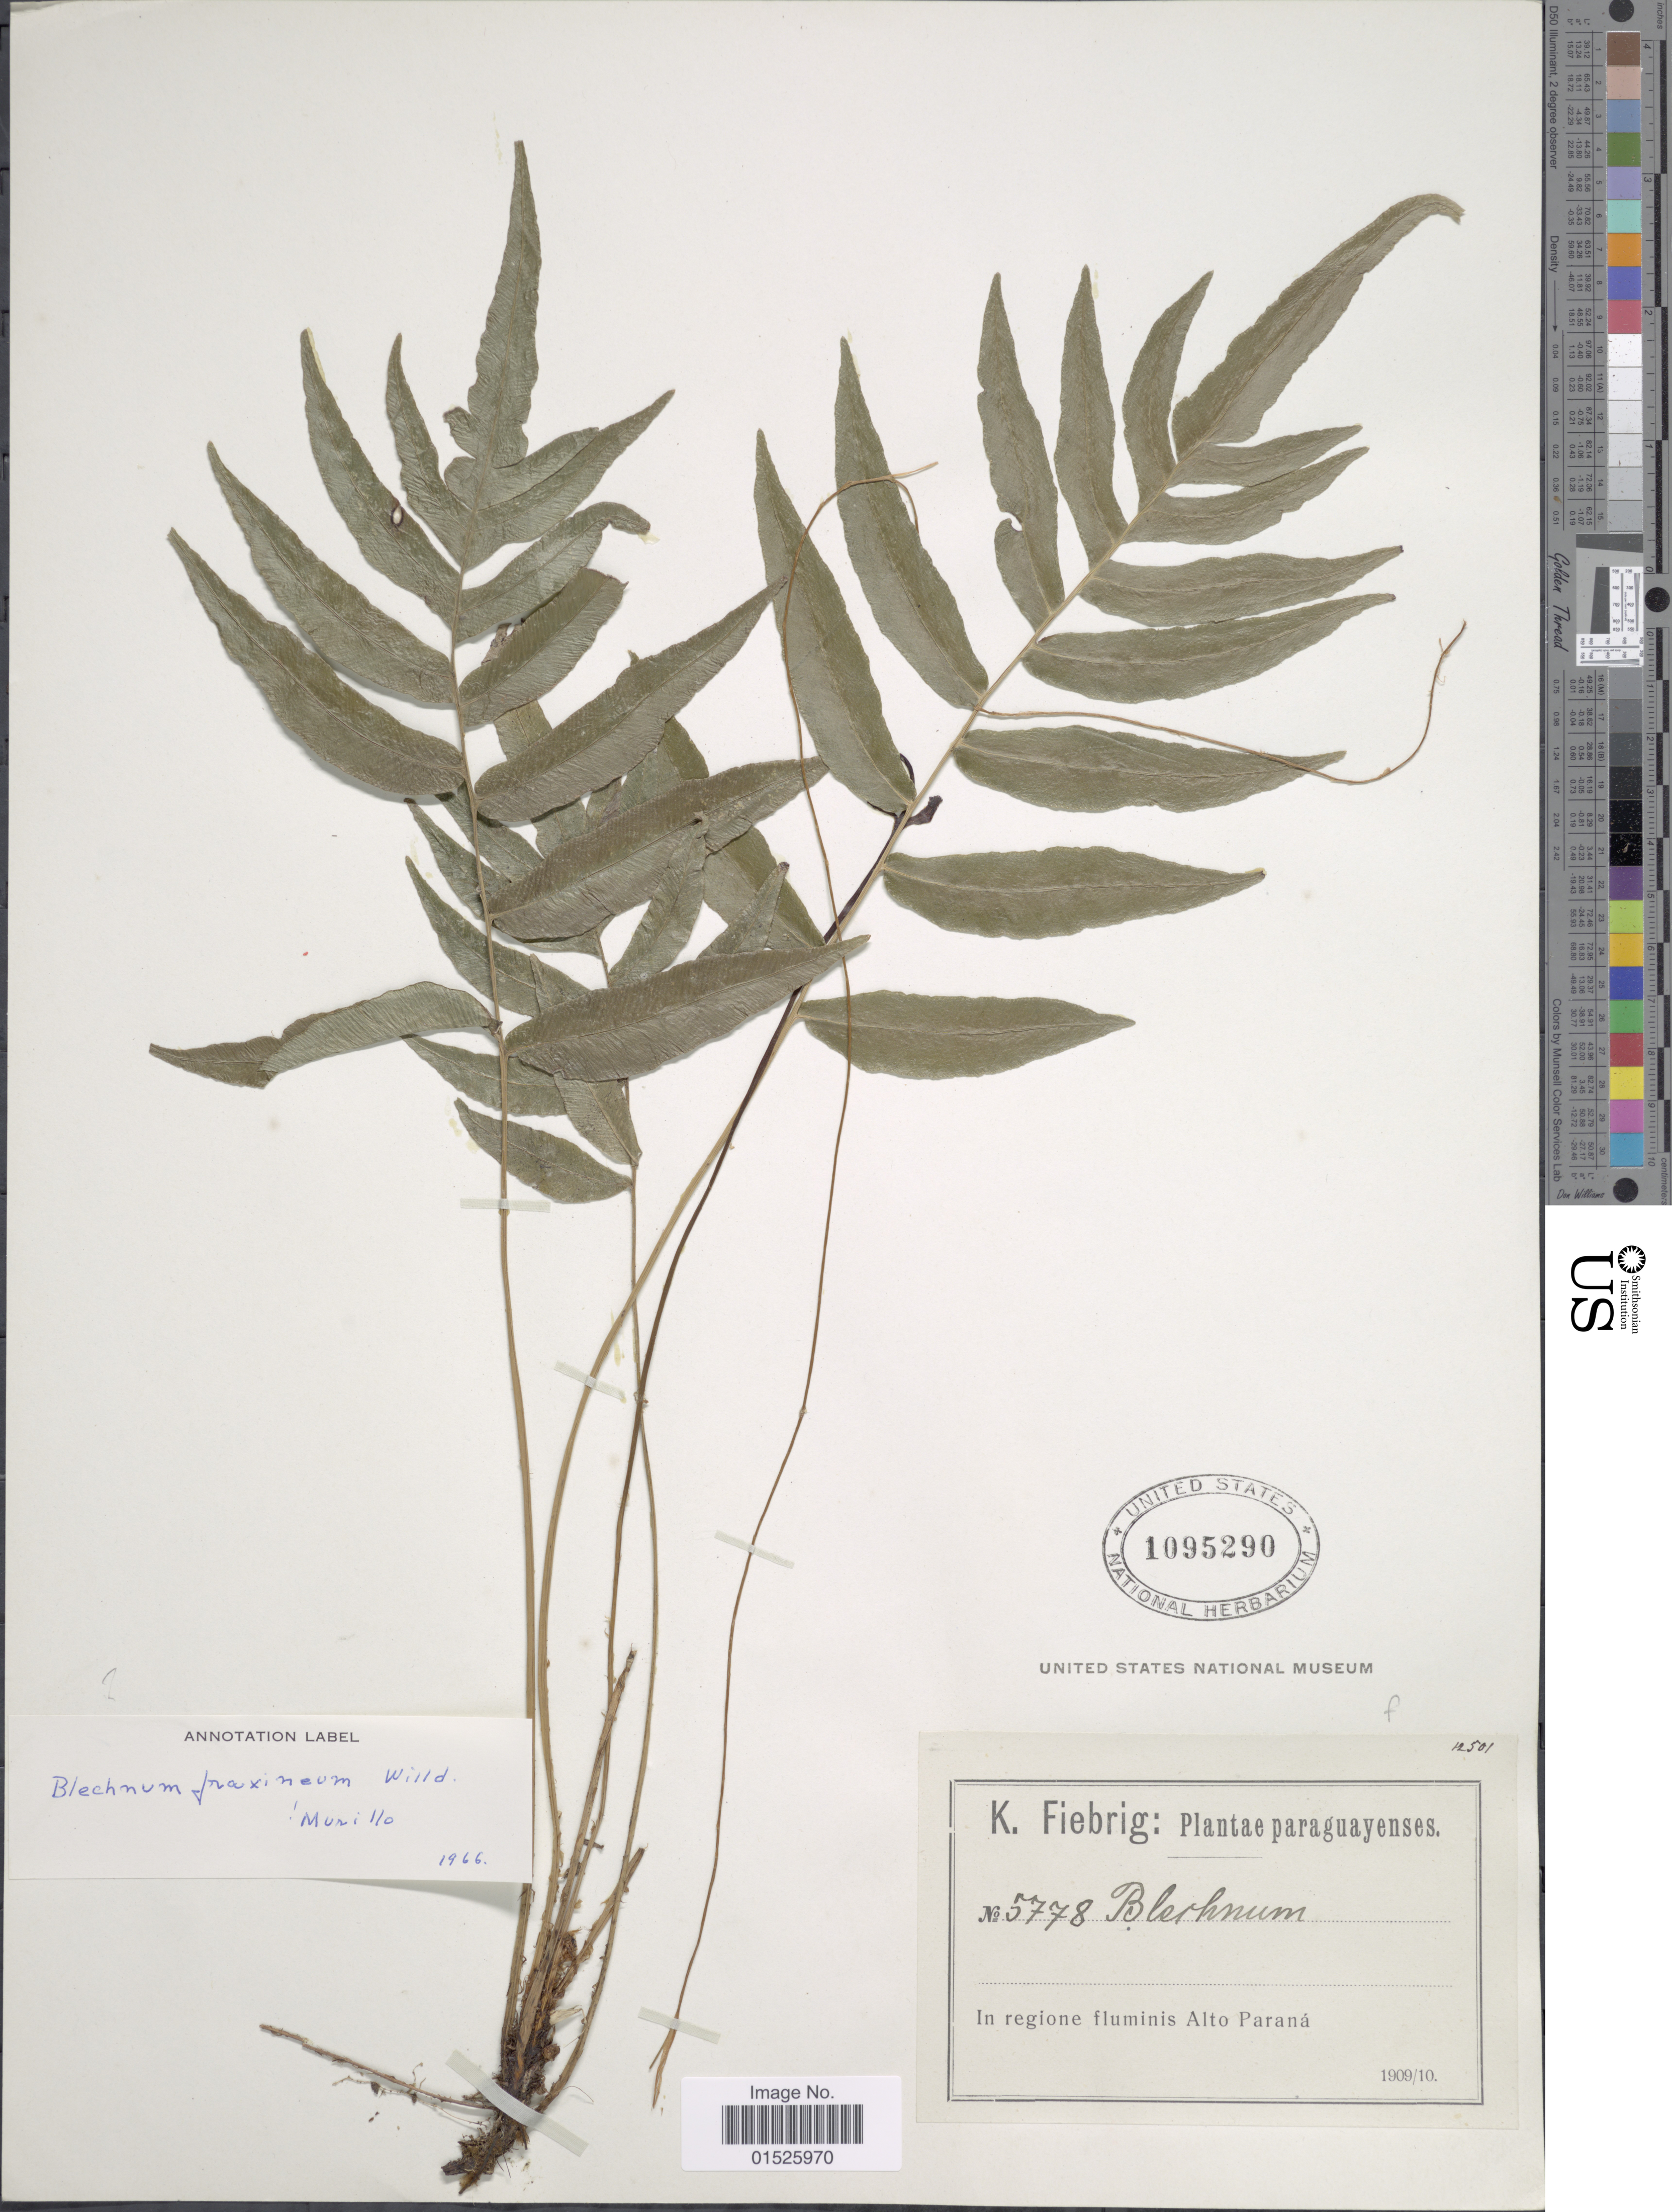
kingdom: Plantae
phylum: Tracheophyta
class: Polypodiopsida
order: Polypodiales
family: Blechnaceae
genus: Blechnum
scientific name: Blechnum x fraxineum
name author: Willd.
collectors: K. Fiebrig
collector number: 5778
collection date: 1909/1910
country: Paraguay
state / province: Alto Parana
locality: Paraguayenses, In regione fluminis Alto Parana.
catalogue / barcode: US 1095290